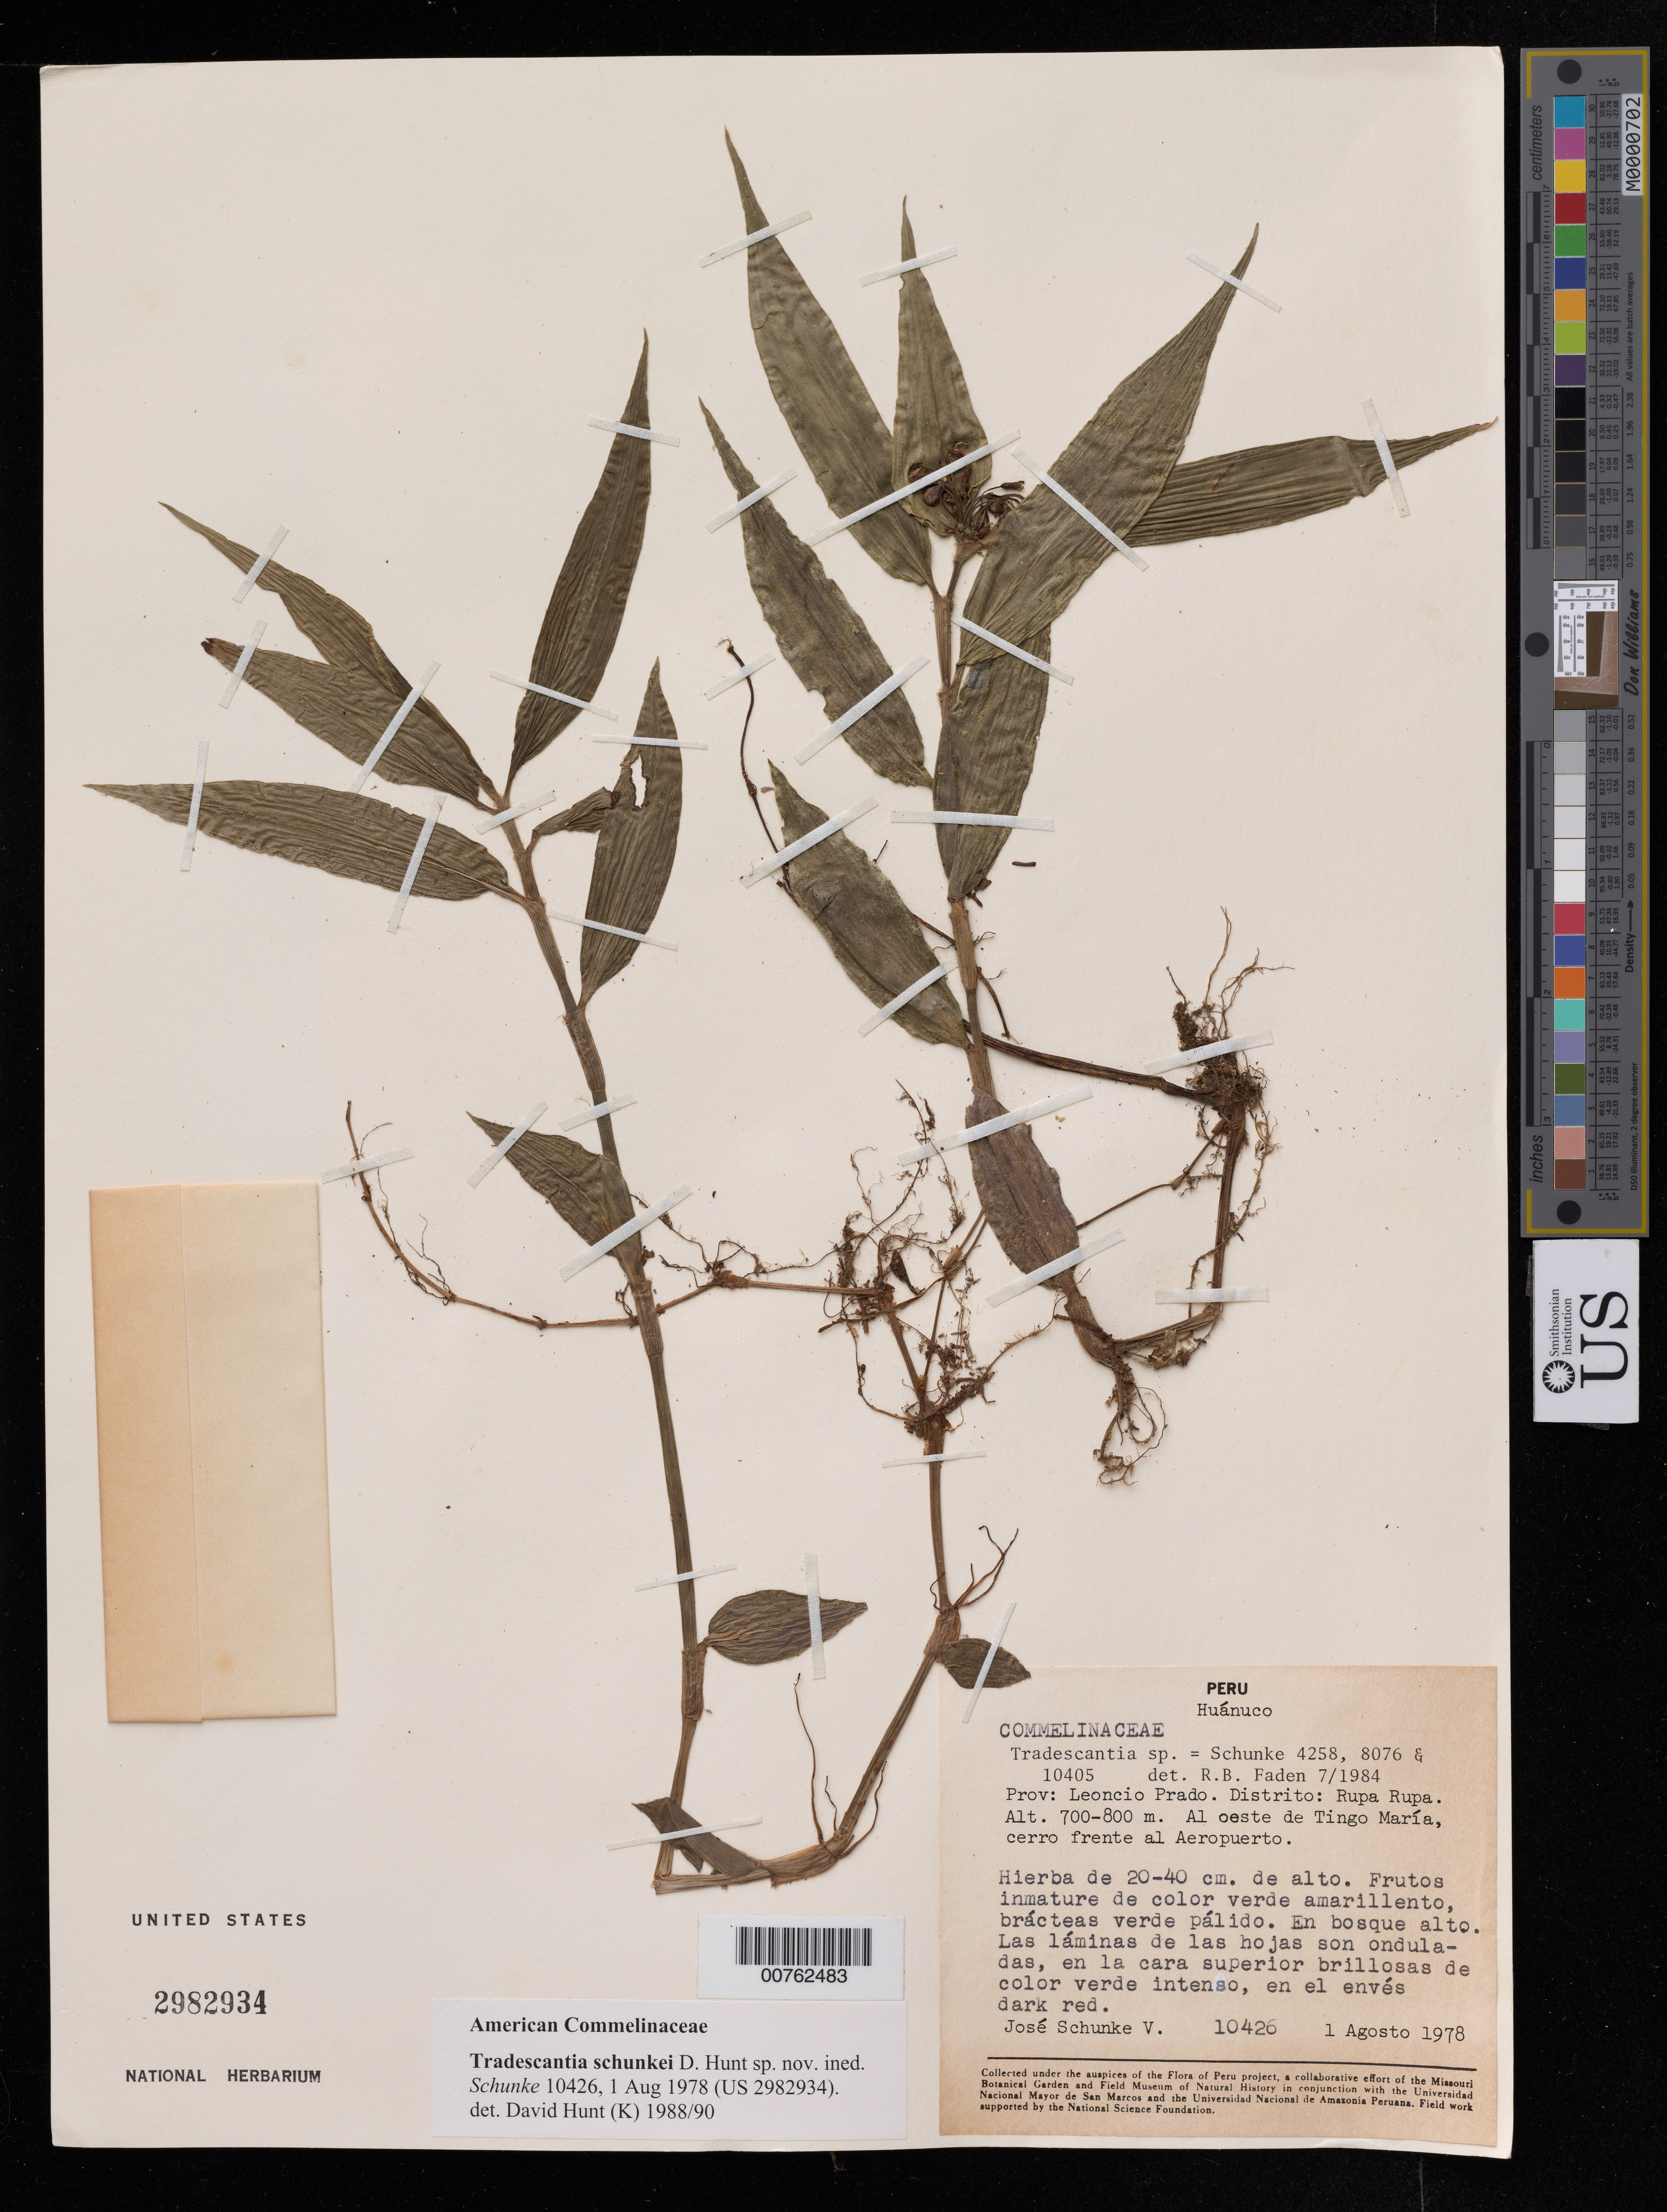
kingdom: Plantae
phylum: Tracheophyta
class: Liliopsida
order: Commelinales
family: Commelinaceae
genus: Tradescantia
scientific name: Tradescantia sp.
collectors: J. Schunke Vigo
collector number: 10426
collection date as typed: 01 Aug 1978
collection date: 1978-08-01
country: Peru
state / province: Huánuco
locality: Prov: Leoncio Prado. Sistrito: Rupa Rupa. Al oeste de Tingo Maria, cerro frente al Aeropuerto.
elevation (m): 700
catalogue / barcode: US 2982934